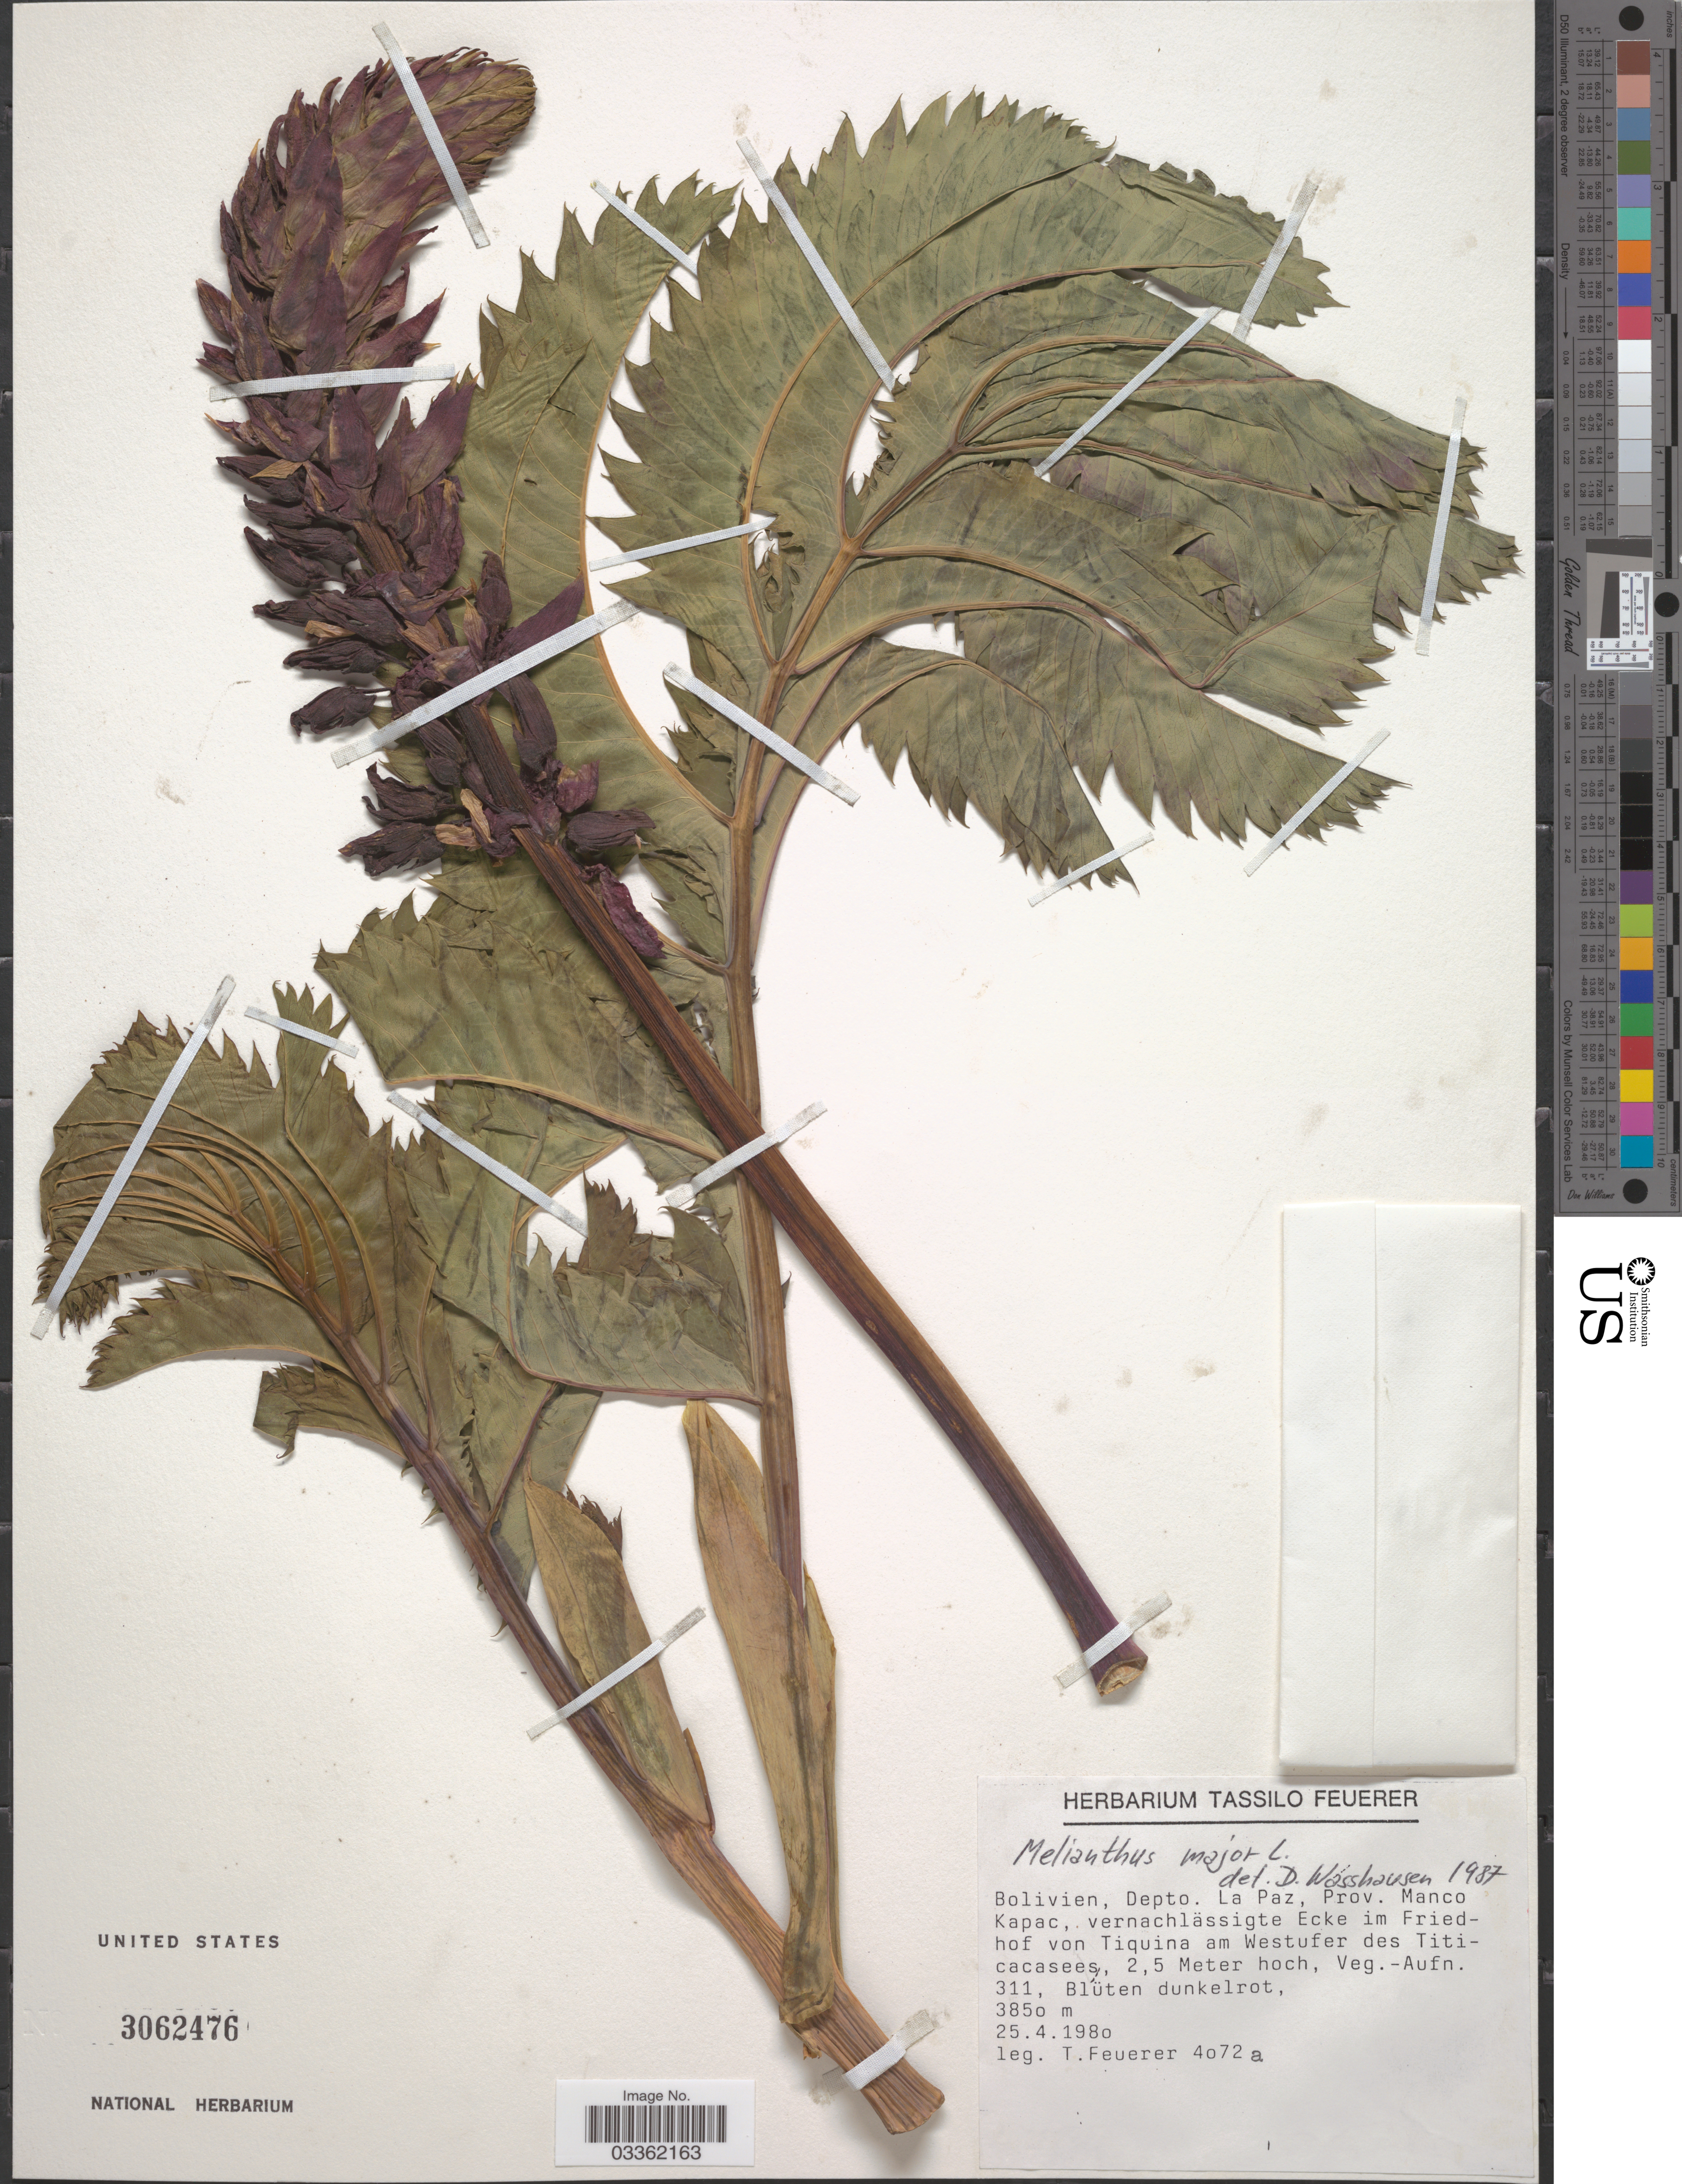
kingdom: Plantae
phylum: Tracheophyta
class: Magnoliopsida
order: Geraniales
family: Melianthaceae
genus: Melianthus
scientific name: Melianthus major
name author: L.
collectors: T. Feuerer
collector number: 4072a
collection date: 1980-04-25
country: Bolivia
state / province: La Paz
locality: Depto. La Paz, Prov. Manco Kapac, vernachlässigte Ecke im Friedhof von Tiquina am Westufer des Titicacasees.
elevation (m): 3850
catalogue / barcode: US 3062476